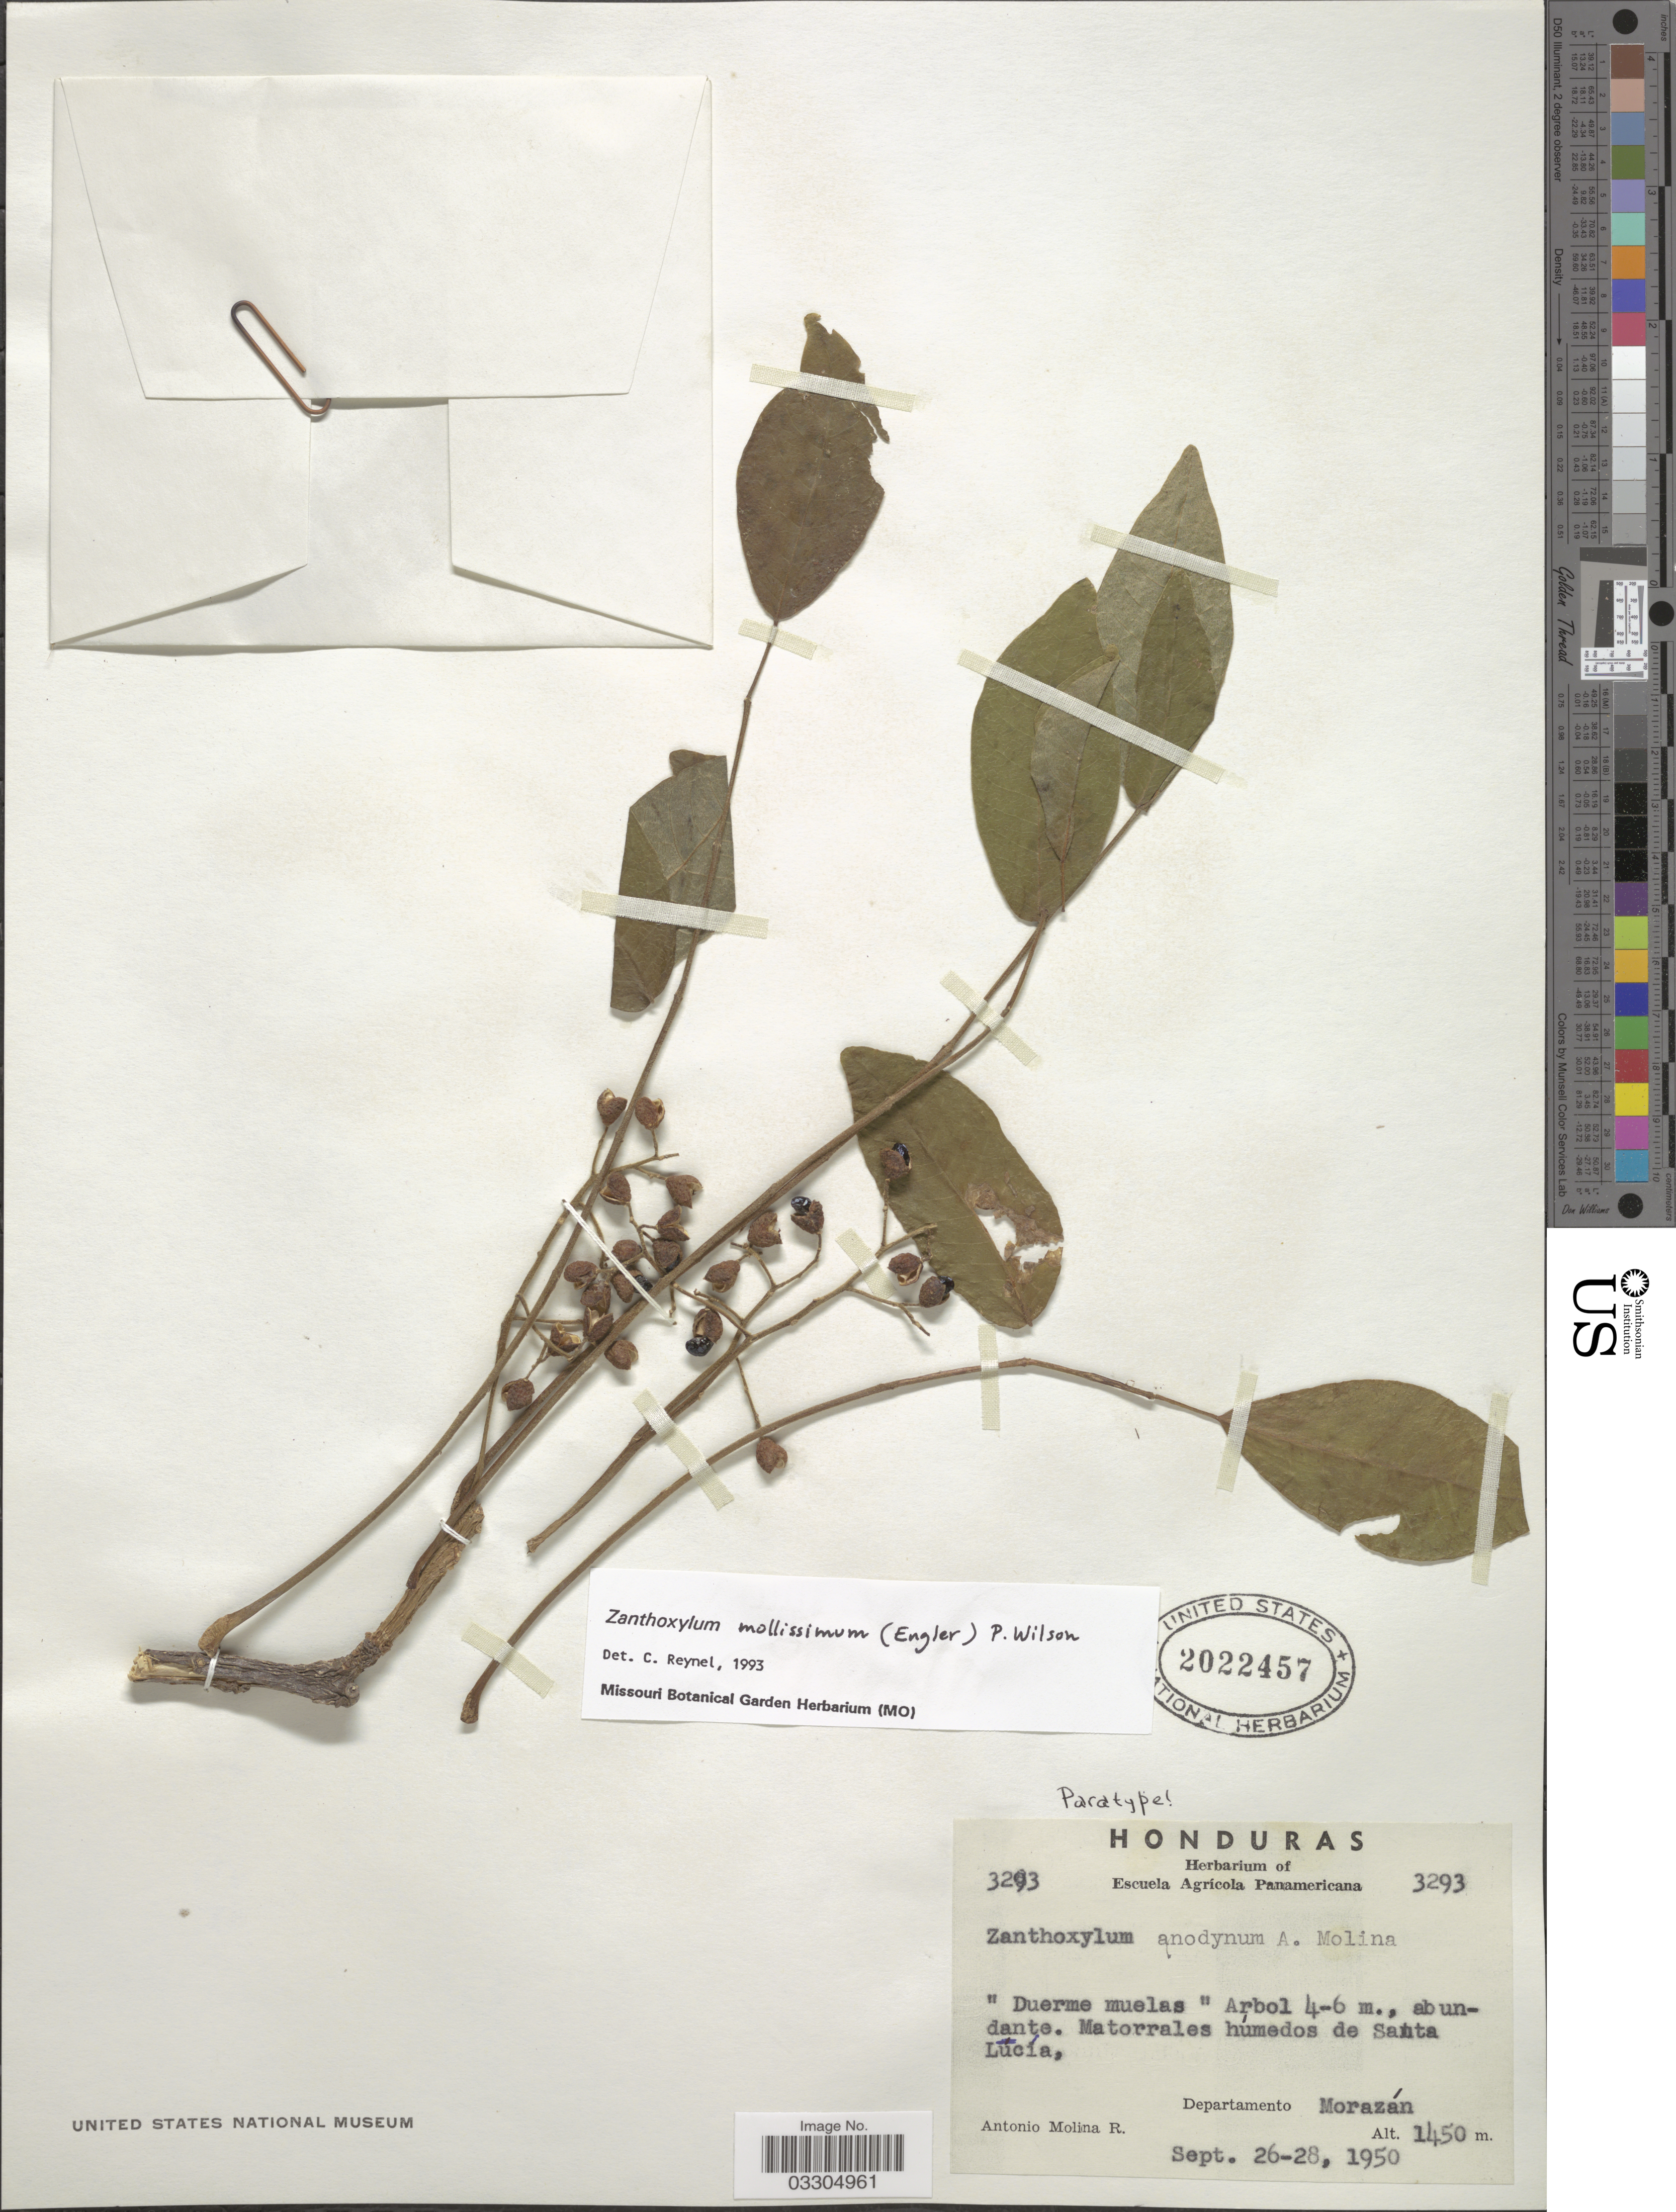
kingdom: Plantae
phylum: Tracheophyta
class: Magnoliopsida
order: Sapindales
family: Rutaceae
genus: Zanthoxylum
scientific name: Zanthoxylum anodynum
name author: Ant. Molina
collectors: A. Molina R.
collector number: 3293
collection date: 1950-09-26/1950-09-28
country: Honduras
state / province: Fco. Morazán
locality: Matorrales húmedos de Santa Lucía, Departamento Morazán.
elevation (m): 1450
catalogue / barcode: US 2022457